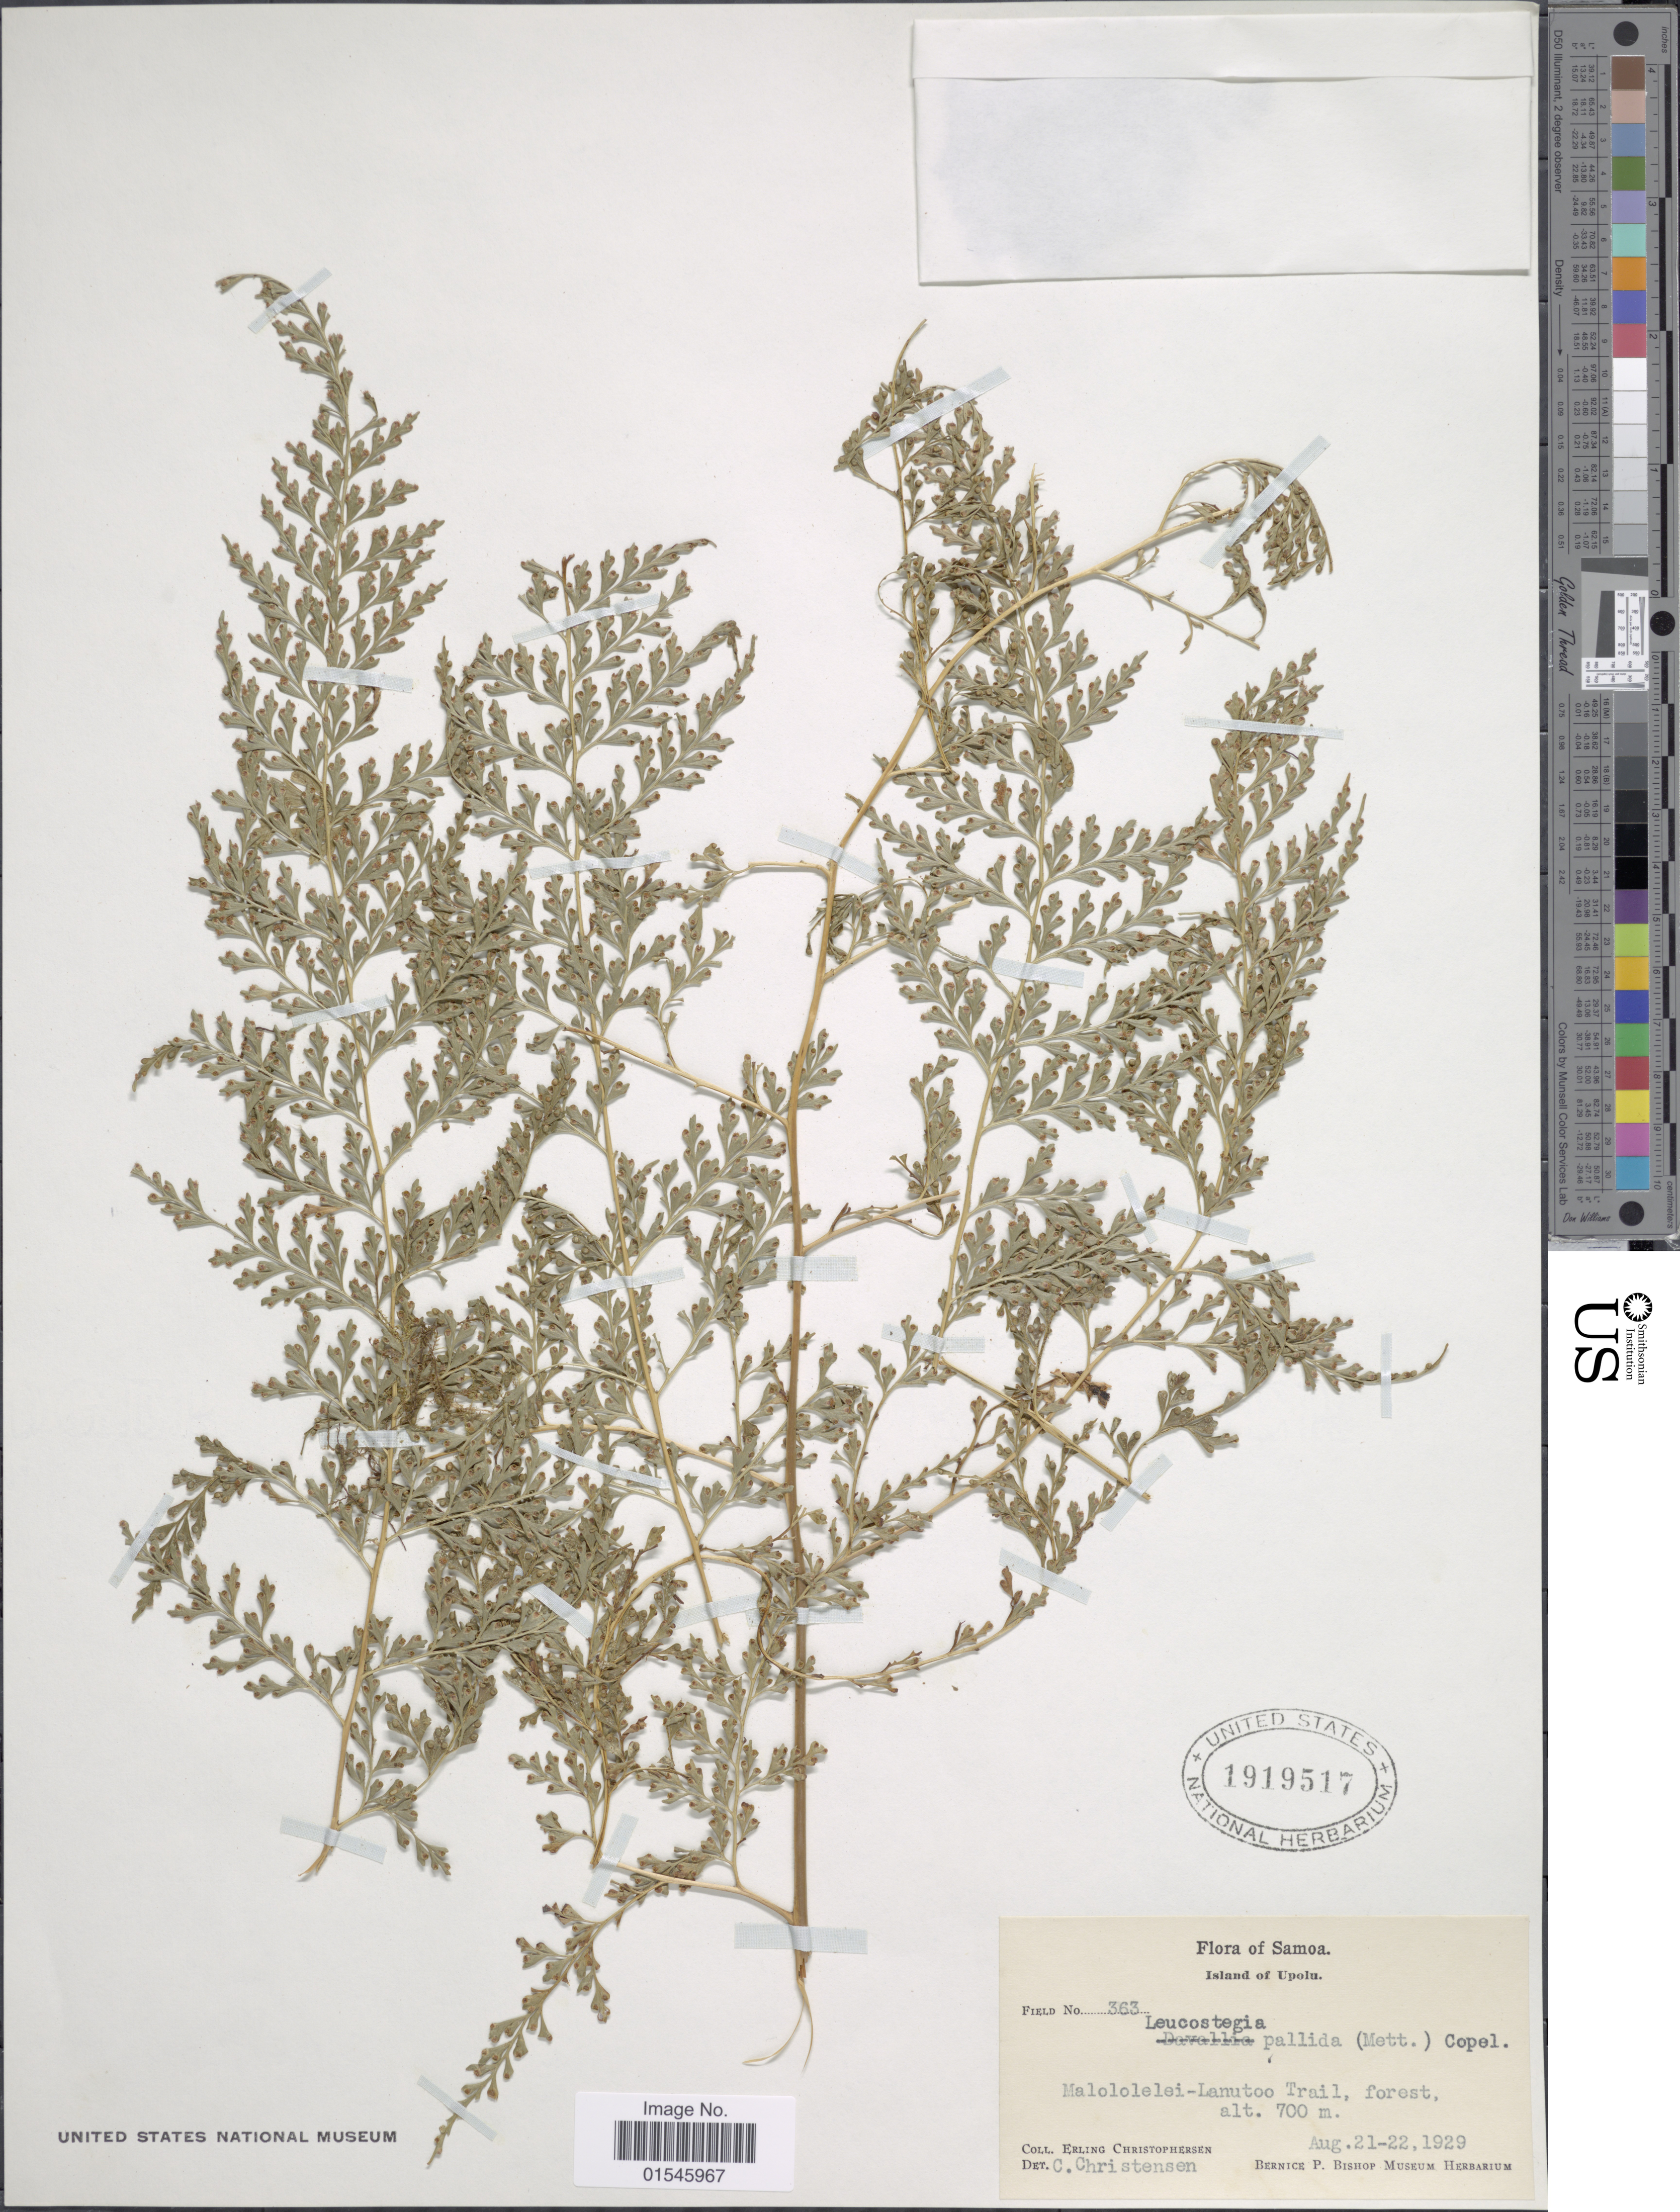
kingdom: Plantae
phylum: Tracheophyta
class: Polypodiopsida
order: Polypodiales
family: Hypodematiaceae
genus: Leucostegia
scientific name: Leucostegia pallida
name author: (Mett. ex Kuhn) Copel.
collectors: E. Christophersen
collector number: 363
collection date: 1929-08-21/1929-08-22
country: Samoa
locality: Samoa, island of Upolu, Malololelei-Lanutoo Trail, forest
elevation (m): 700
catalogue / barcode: US 1919517